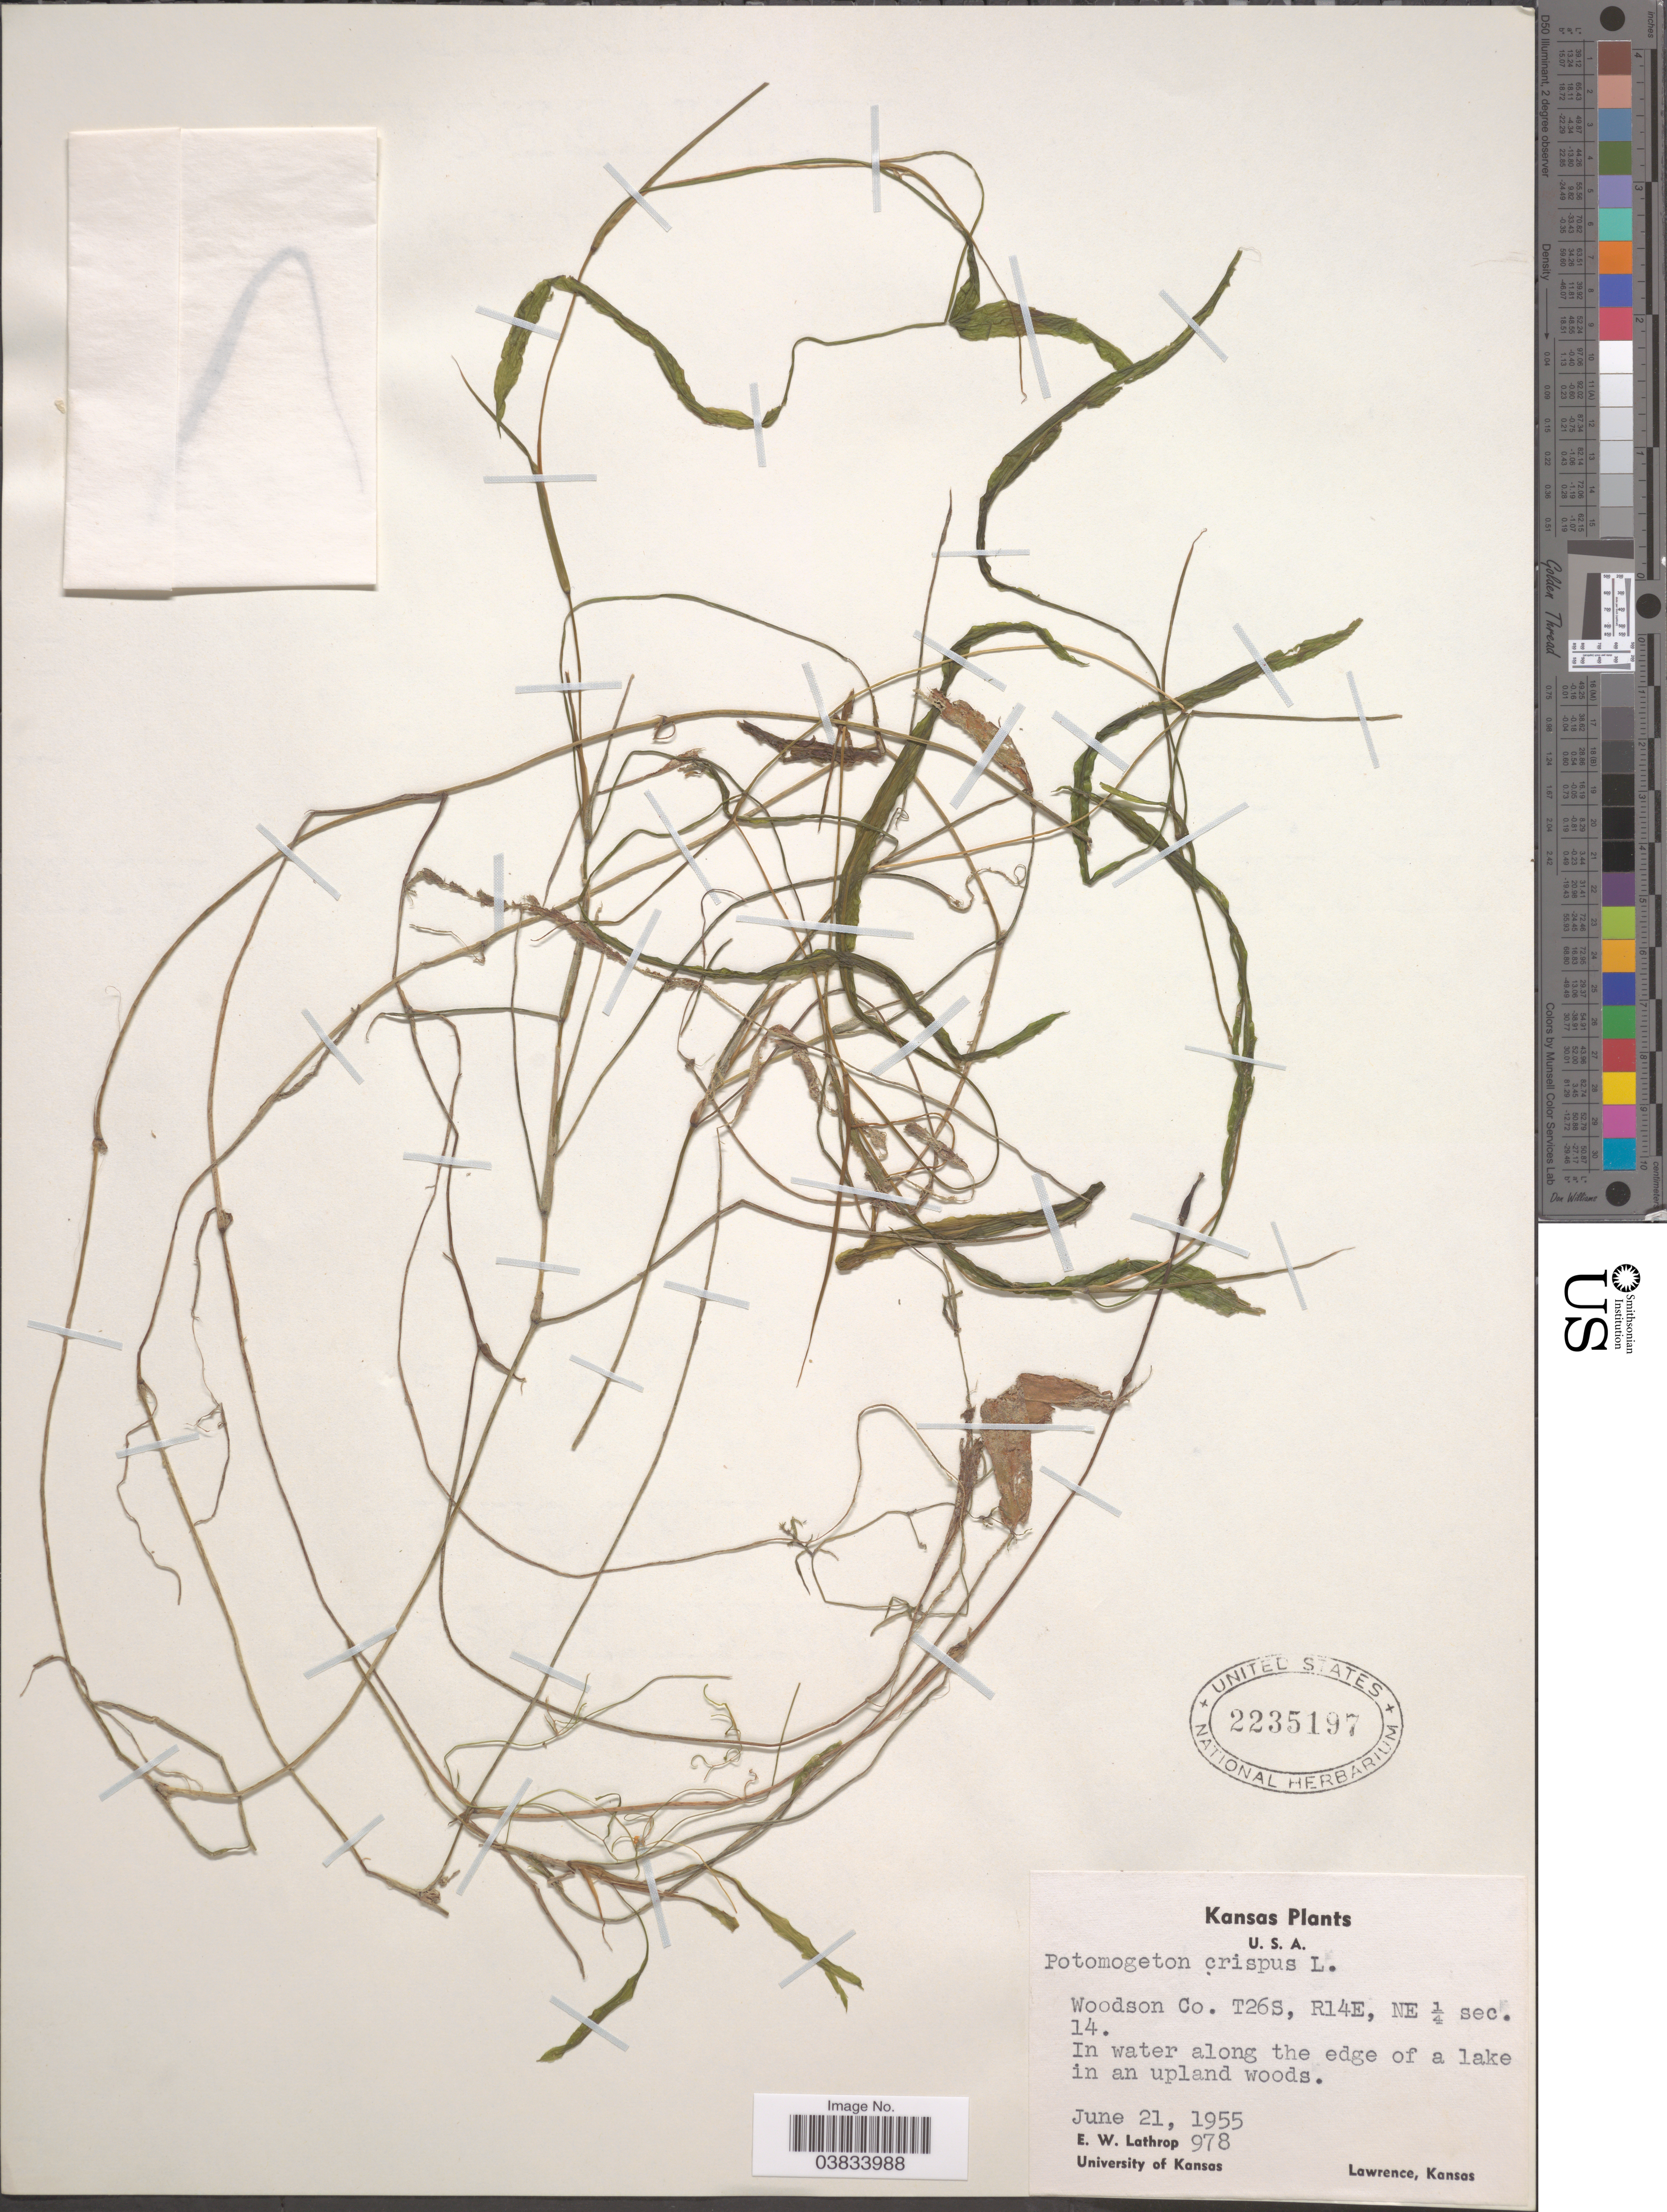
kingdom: Plantae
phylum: Tracheophyta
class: Liliopsida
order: Alismatales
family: Potamogetonaceae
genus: Potamogeton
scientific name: Potamogeton crispus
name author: L.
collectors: E. W. Lathrop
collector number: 978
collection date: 1955-06-21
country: United States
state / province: Kansas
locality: Woodson Co. T26S, R41E, NE ¼ sec. 14. Along the edge of a lake.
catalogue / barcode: US 2235197